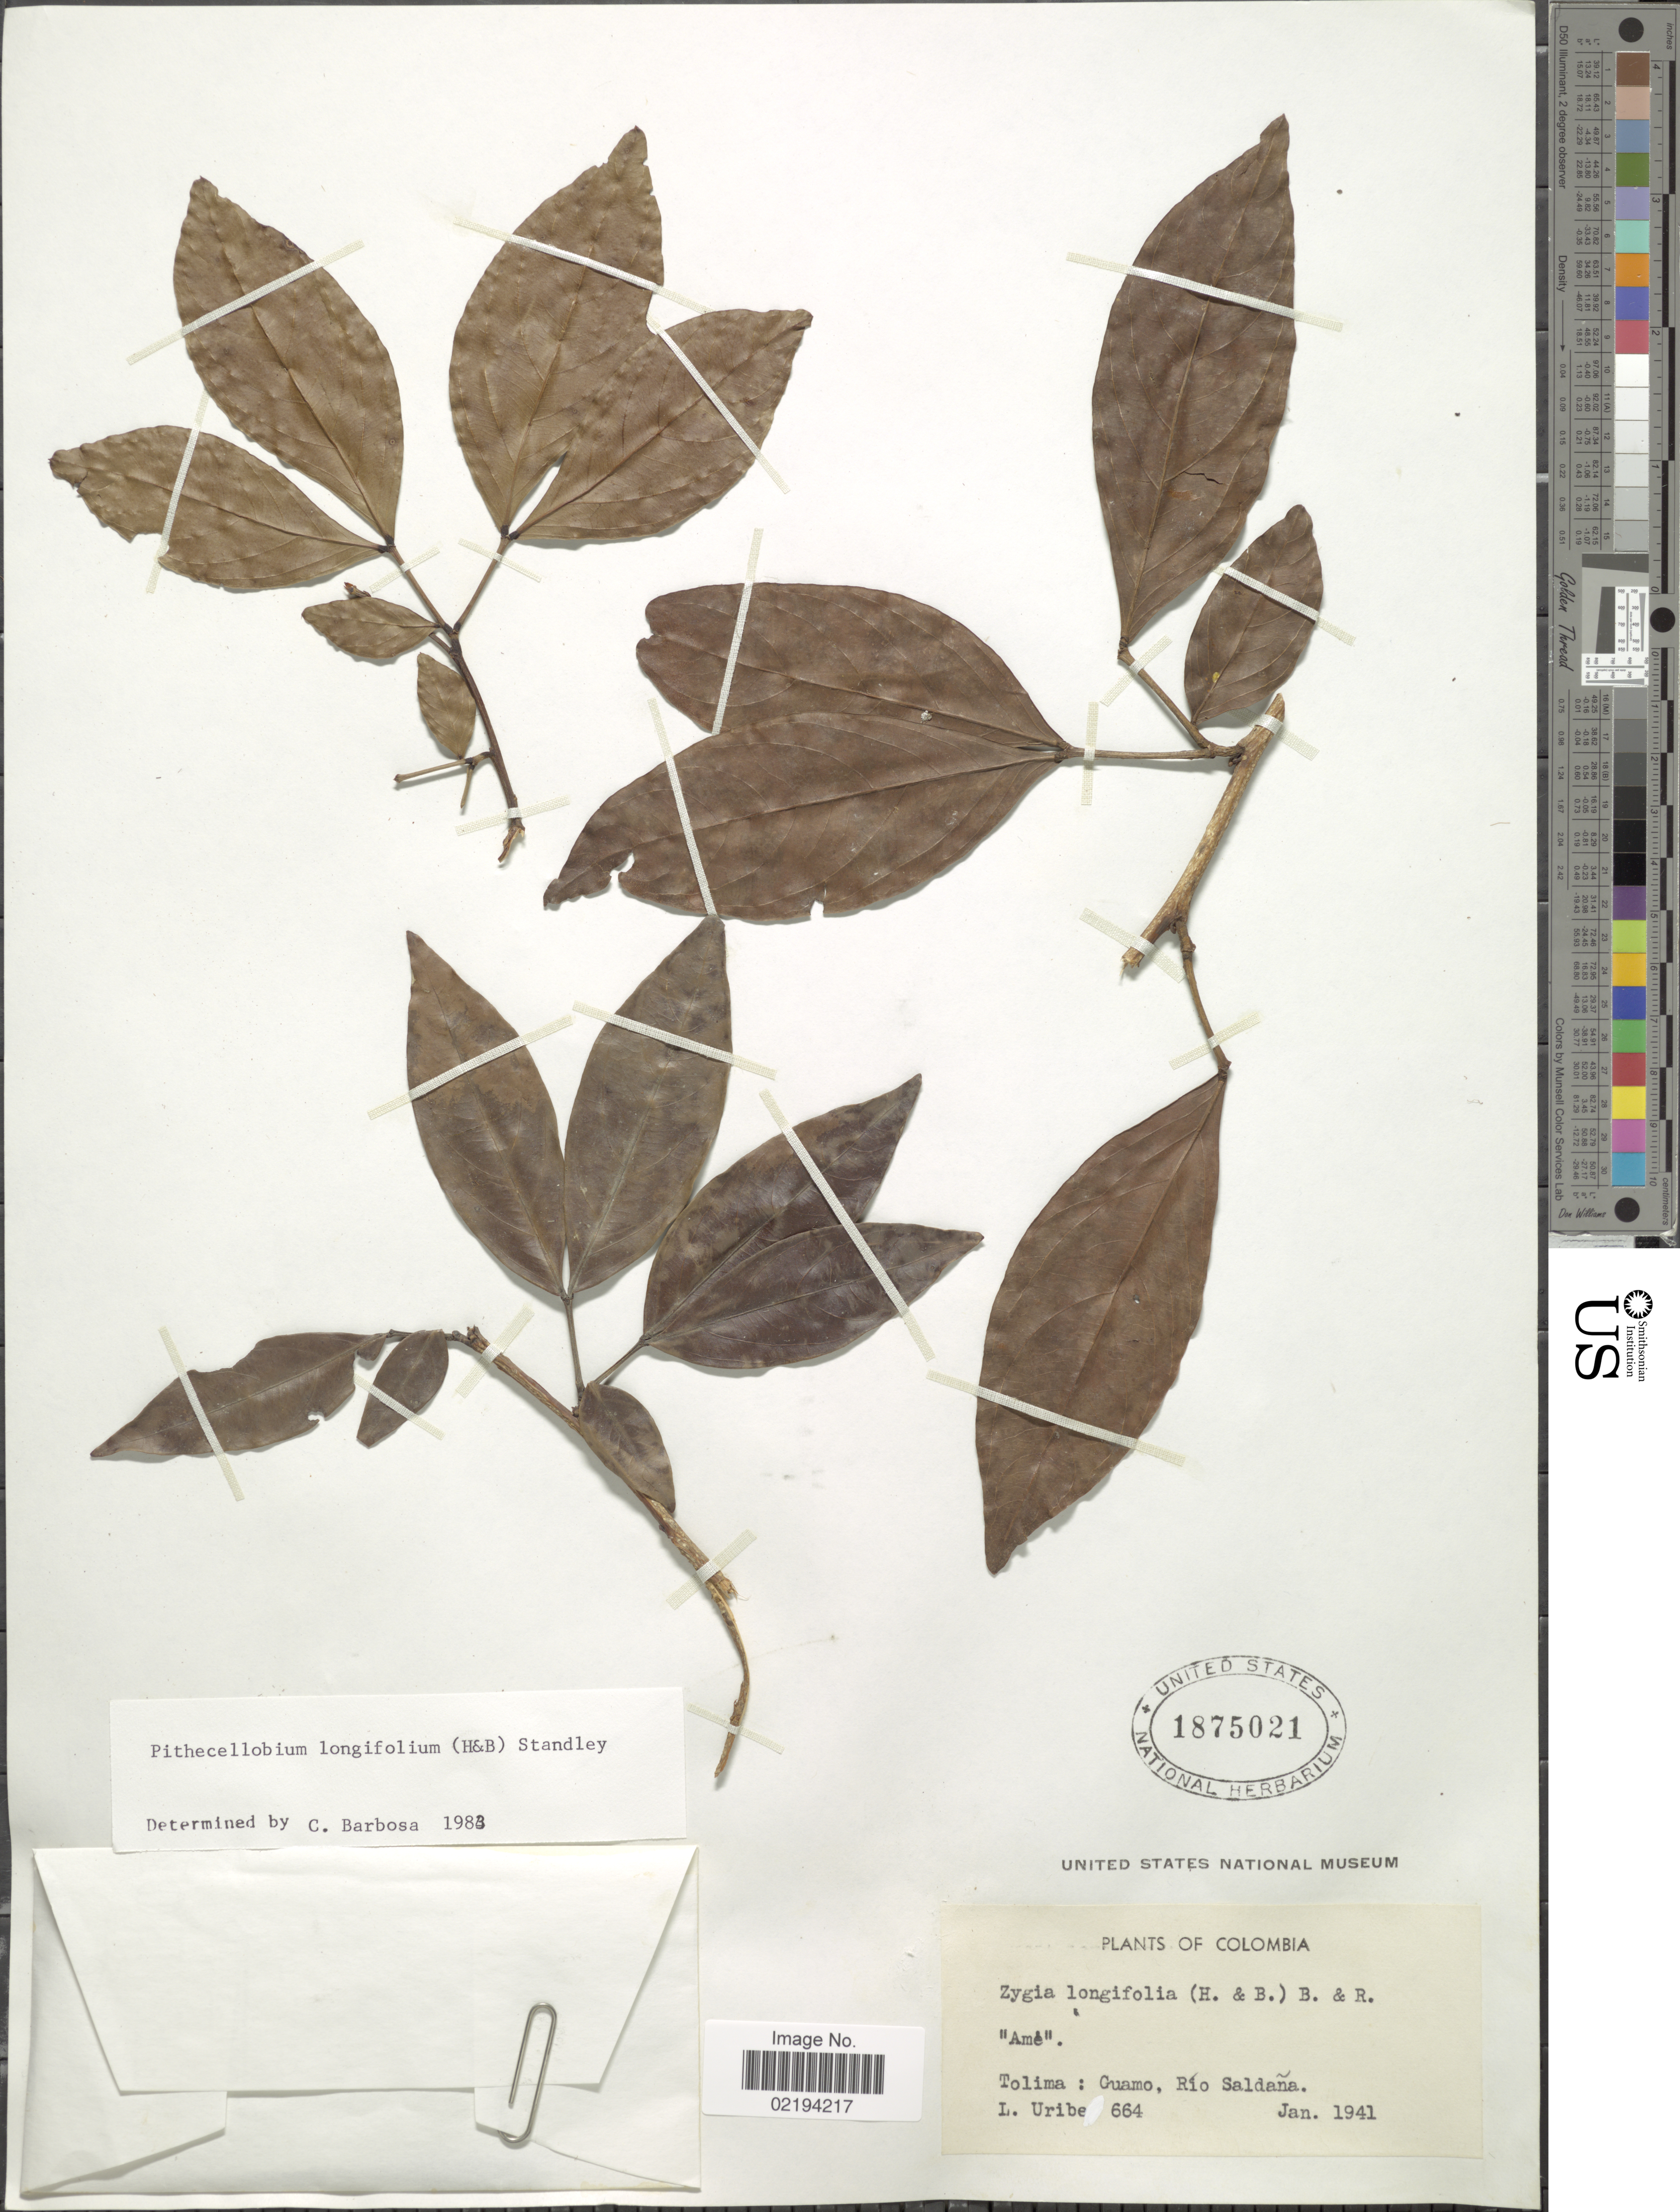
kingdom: Plantae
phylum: Tracheophyta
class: Magnoliopsida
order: Fabales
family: Fabaceae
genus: Zygia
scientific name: Zygia longifolia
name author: (Willd.) Britton & Rose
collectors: L. Uribe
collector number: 664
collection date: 1941-01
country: Colombia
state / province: Tolima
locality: Guamo, Rio Saldana.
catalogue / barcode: US 1875021